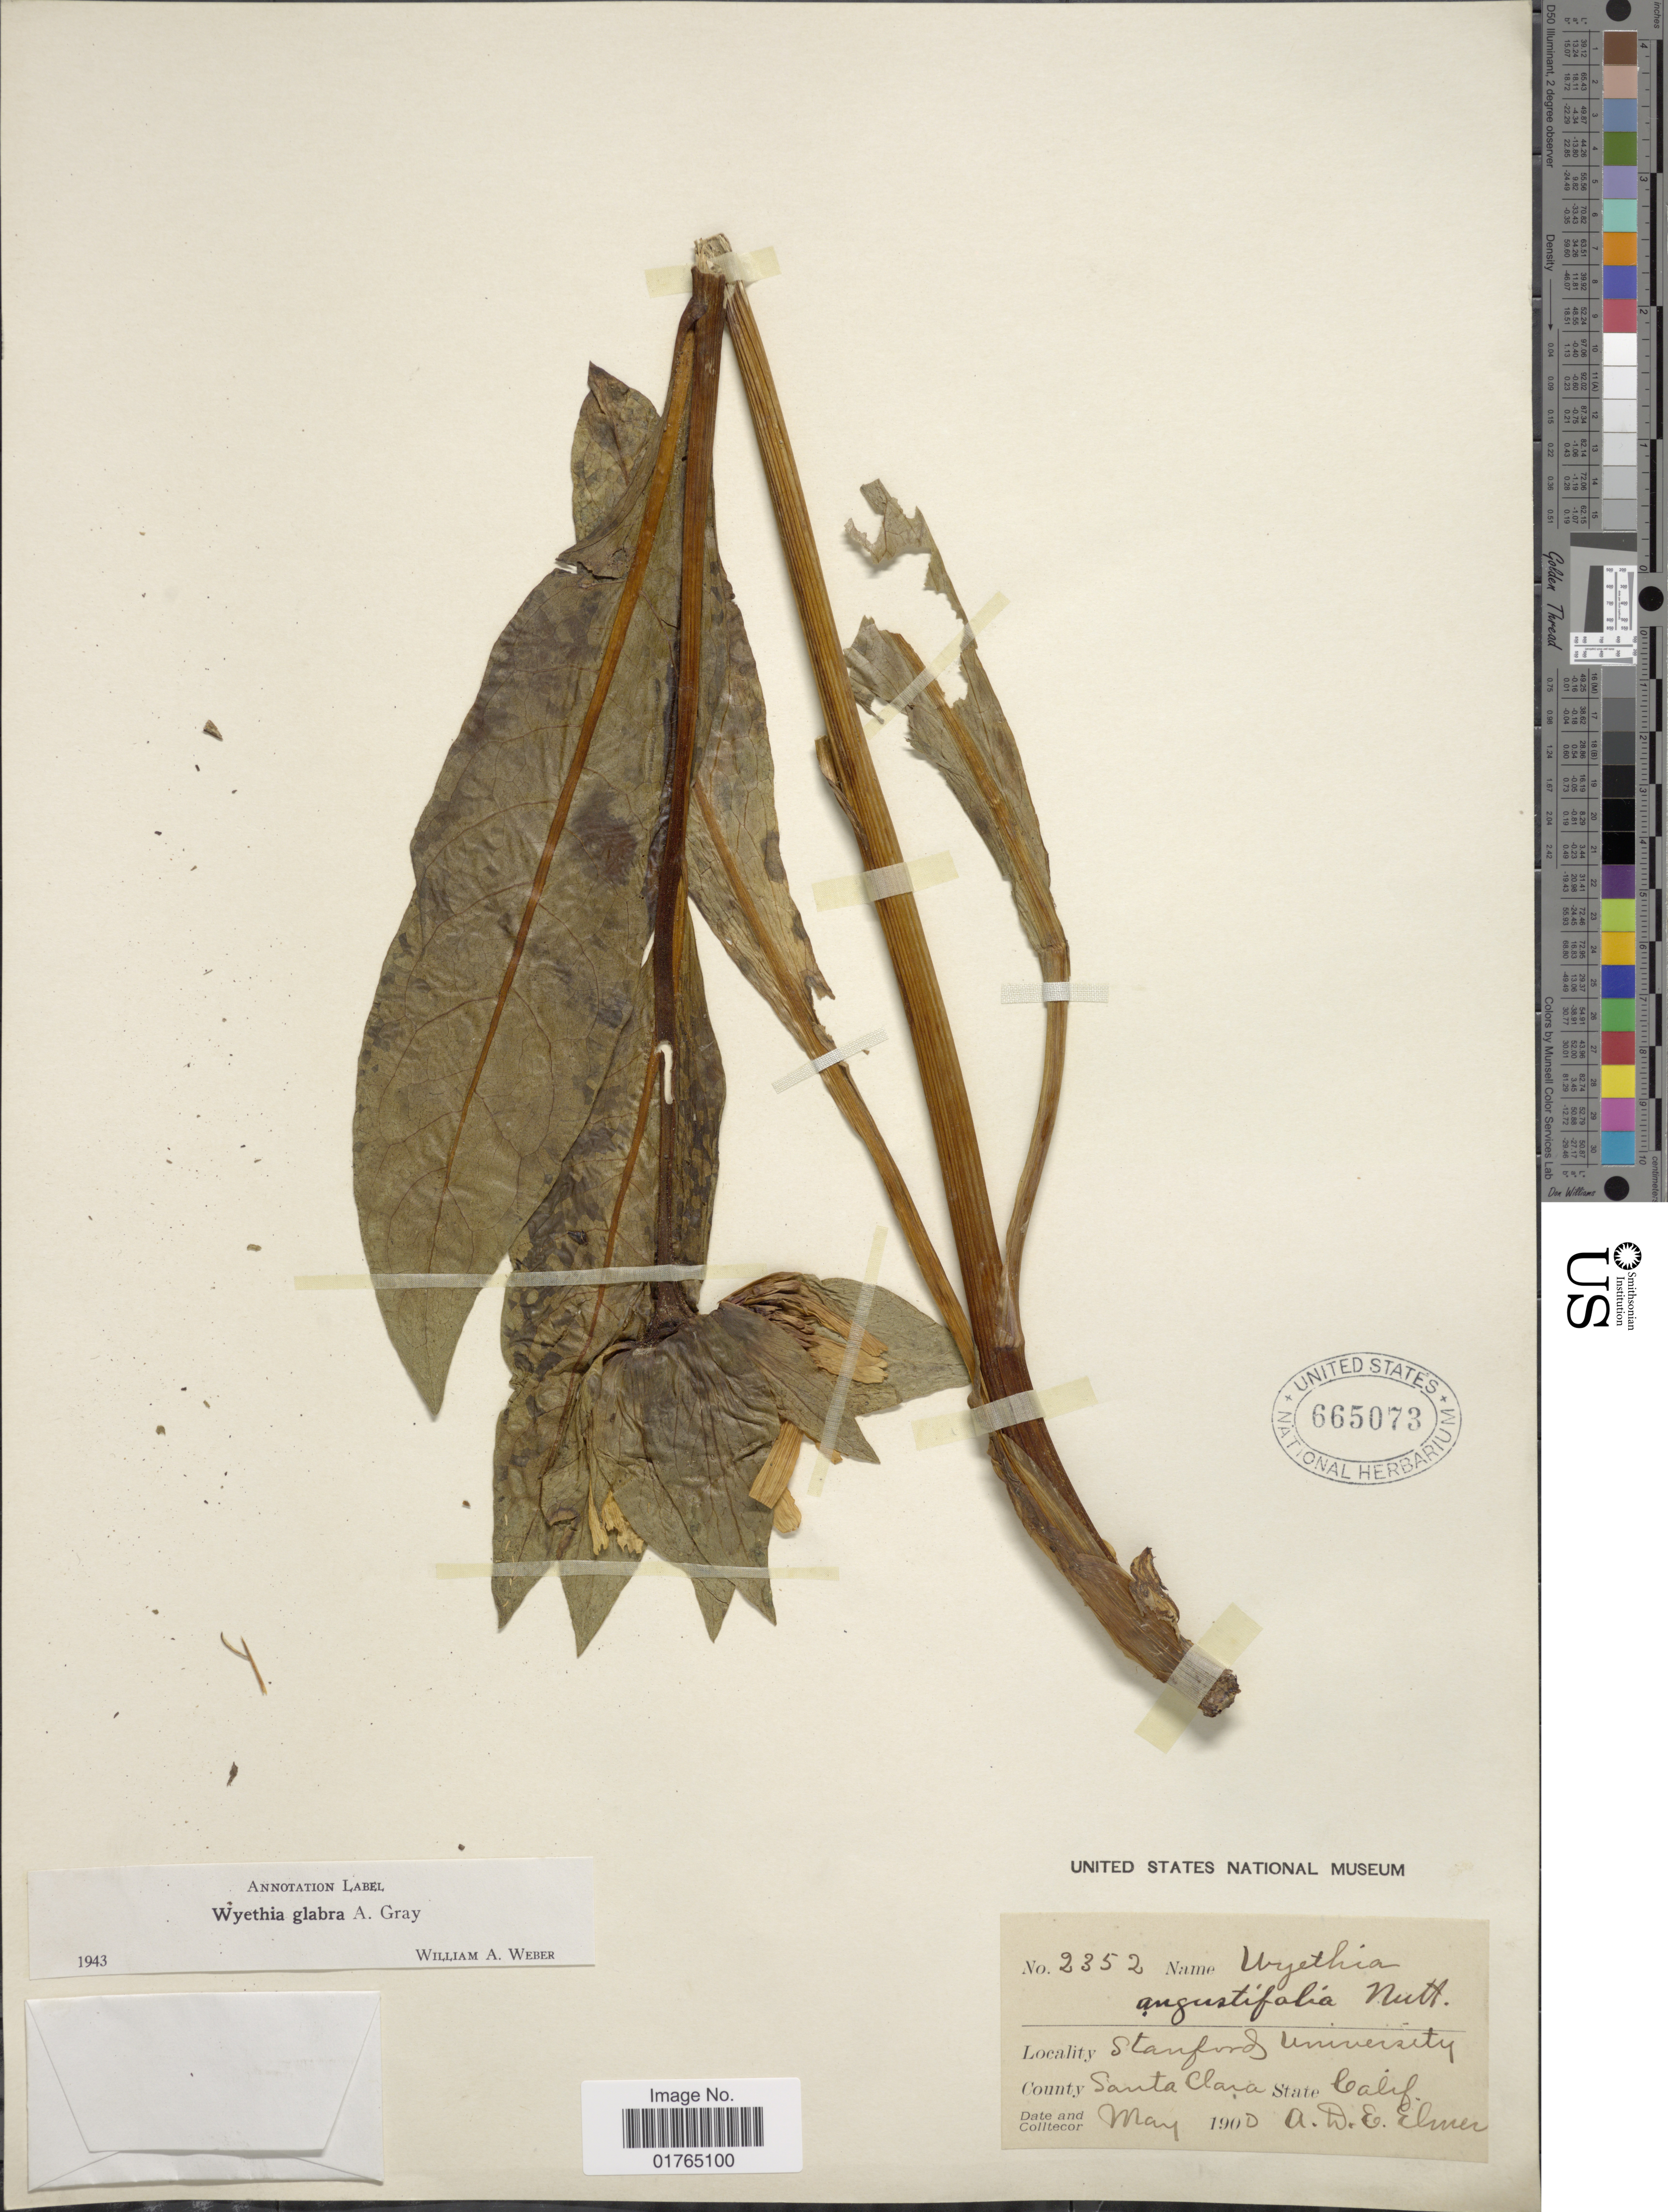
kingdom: Plantae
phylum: Tracheophyta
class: Magnoliopsida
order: Asterales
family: Asteraceae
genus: Wyethia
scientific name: Wyethia glabra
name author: A. Gray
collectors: A. D. E. Elmer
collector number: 2352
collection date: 1900-05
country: United States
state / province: California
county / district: Santa Clara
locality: Stanford University, County Santa Clara, State Calif.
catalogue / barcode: US 665073